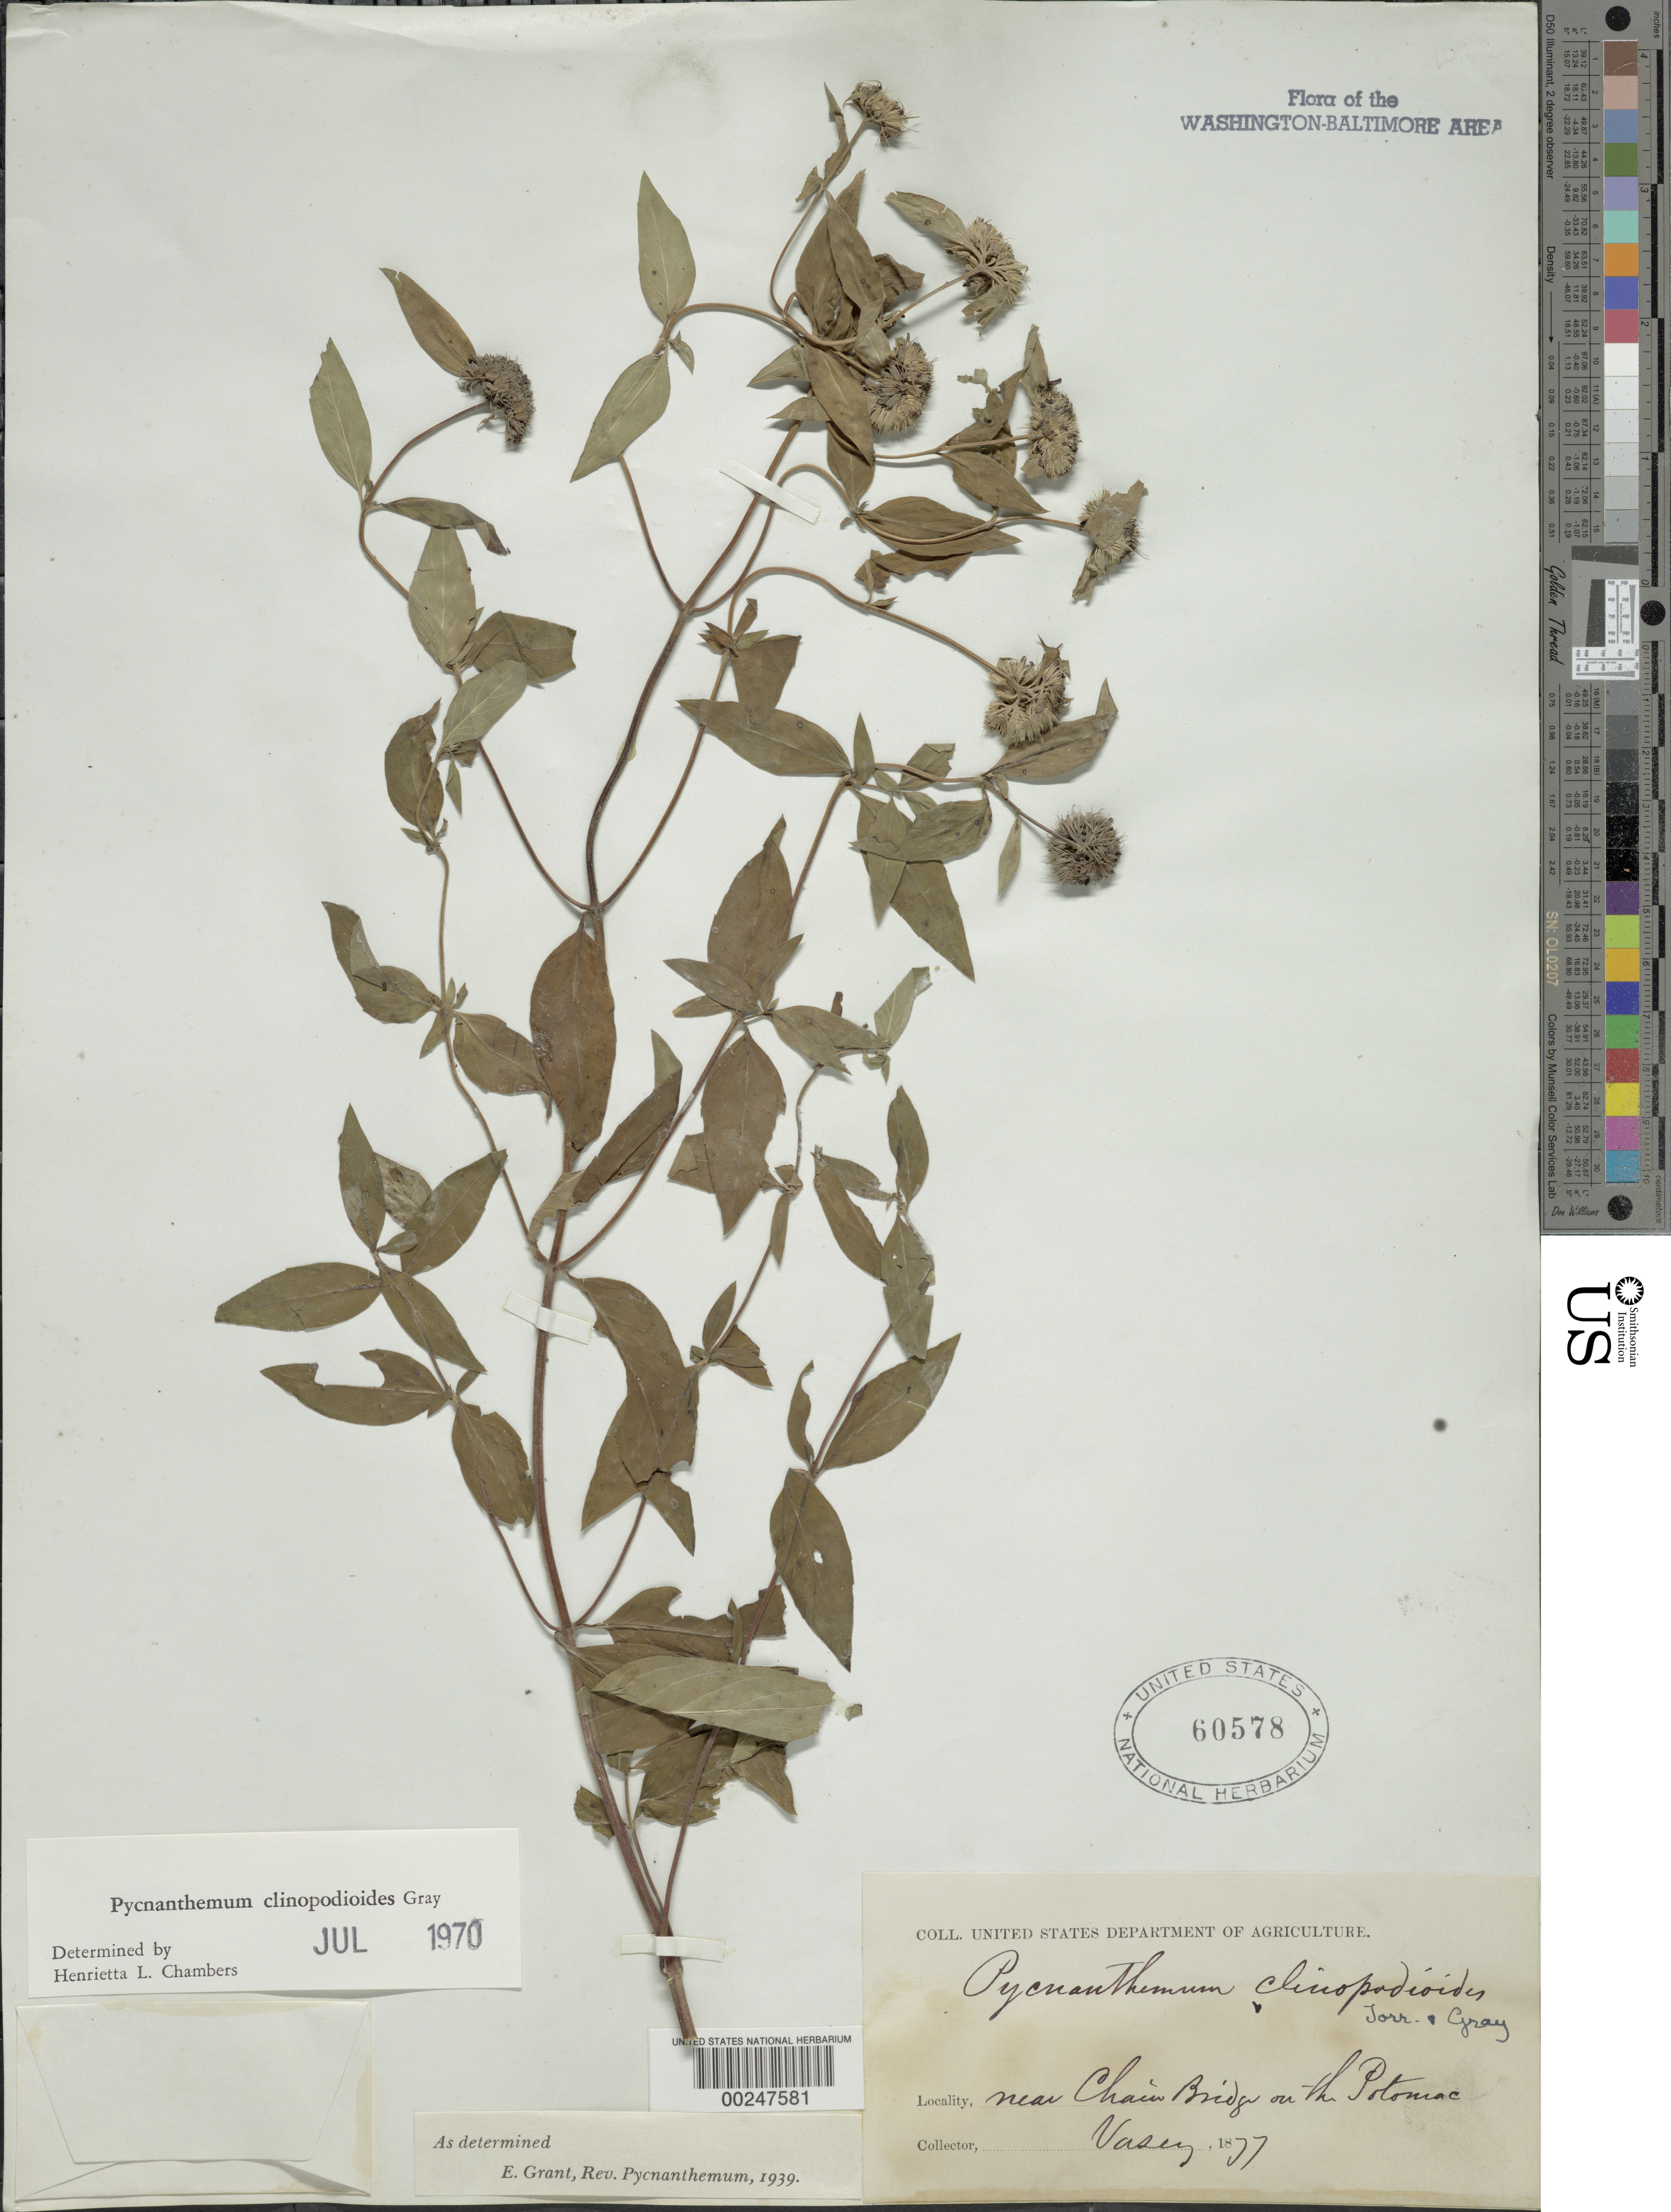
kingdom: Plantae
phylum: Tracheophyta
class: Magnoliopsida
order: Lamiales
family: Lamiaceae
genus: Pycnanthemum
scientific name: Pycnanthemum clinopodioides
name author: Torr. & A. Gray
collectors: G. Vasey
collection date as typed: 1877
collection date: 1877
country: United States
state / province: District of Columbia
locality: Near Chain Bridge C. and O. Canal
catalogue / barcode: US 60578